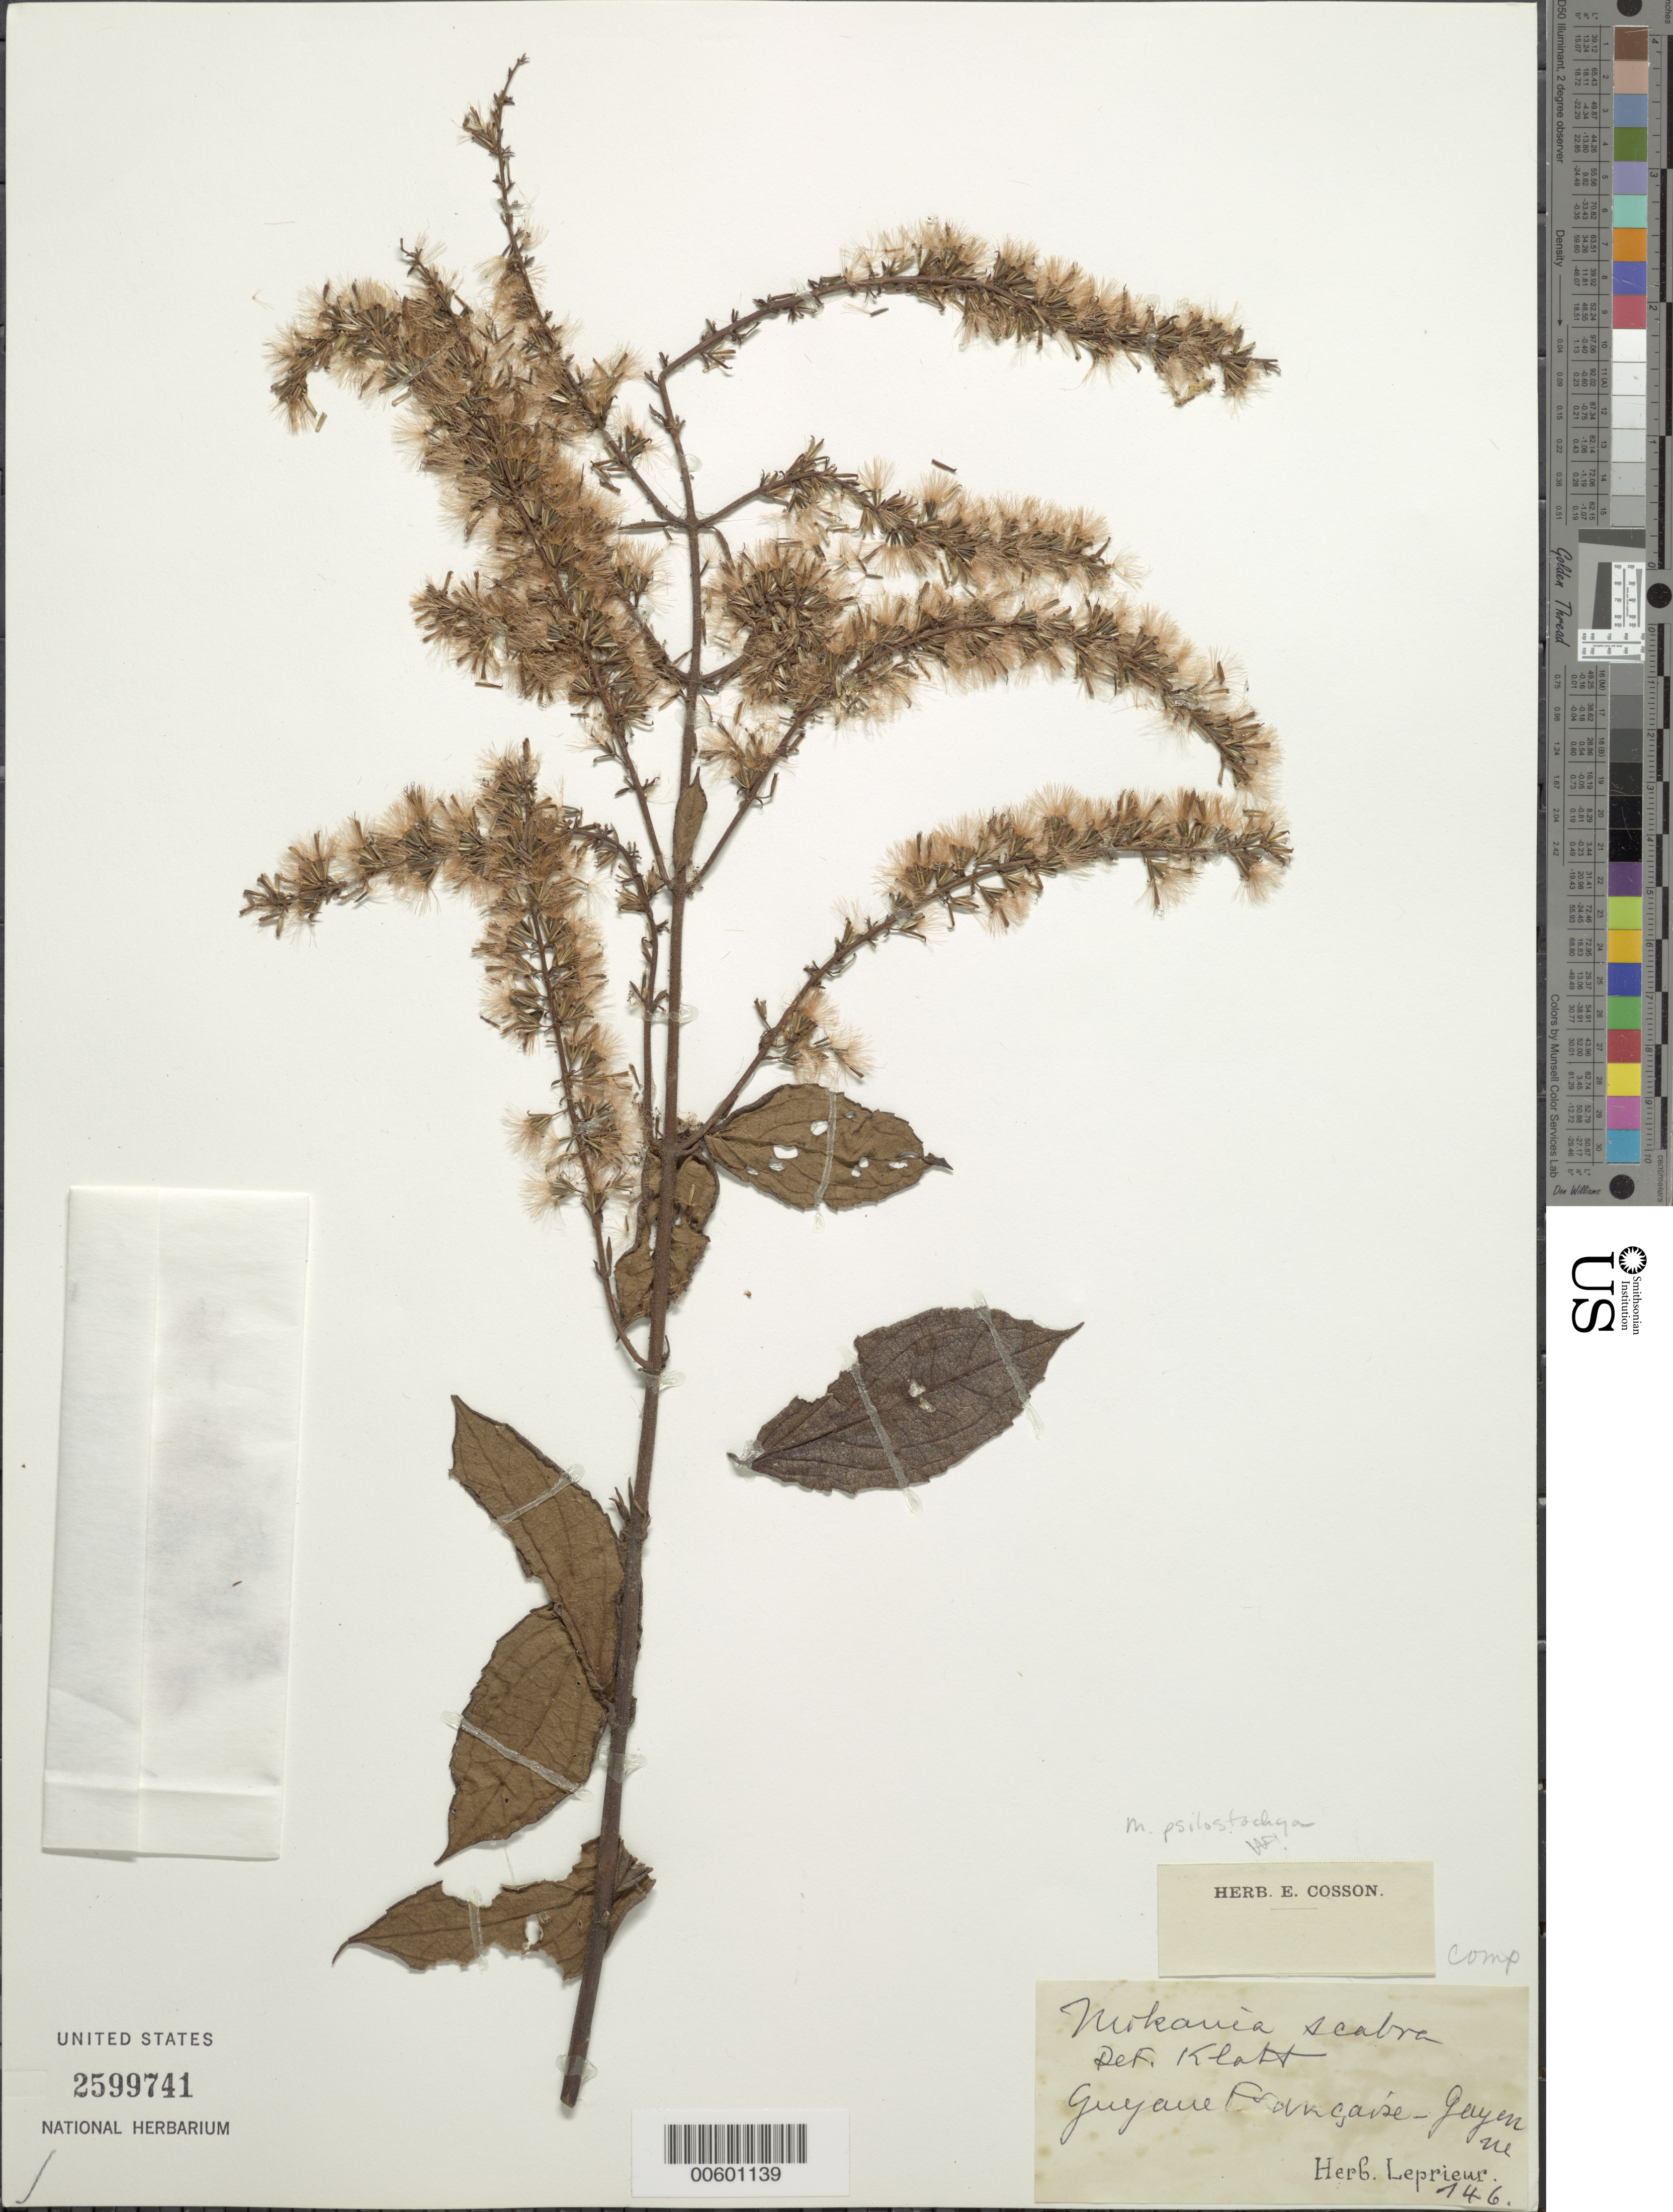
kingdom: Plantae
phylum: Tracheophyta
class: Magnoliopsida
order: Asterales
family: Asteraceae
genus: Mikania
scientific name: Mikania psilostachya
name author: DC.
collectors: F. M. R. Leprieur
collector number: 746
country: French Guiana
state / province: Cayenne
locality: Cayenne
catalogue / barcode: US 2599741